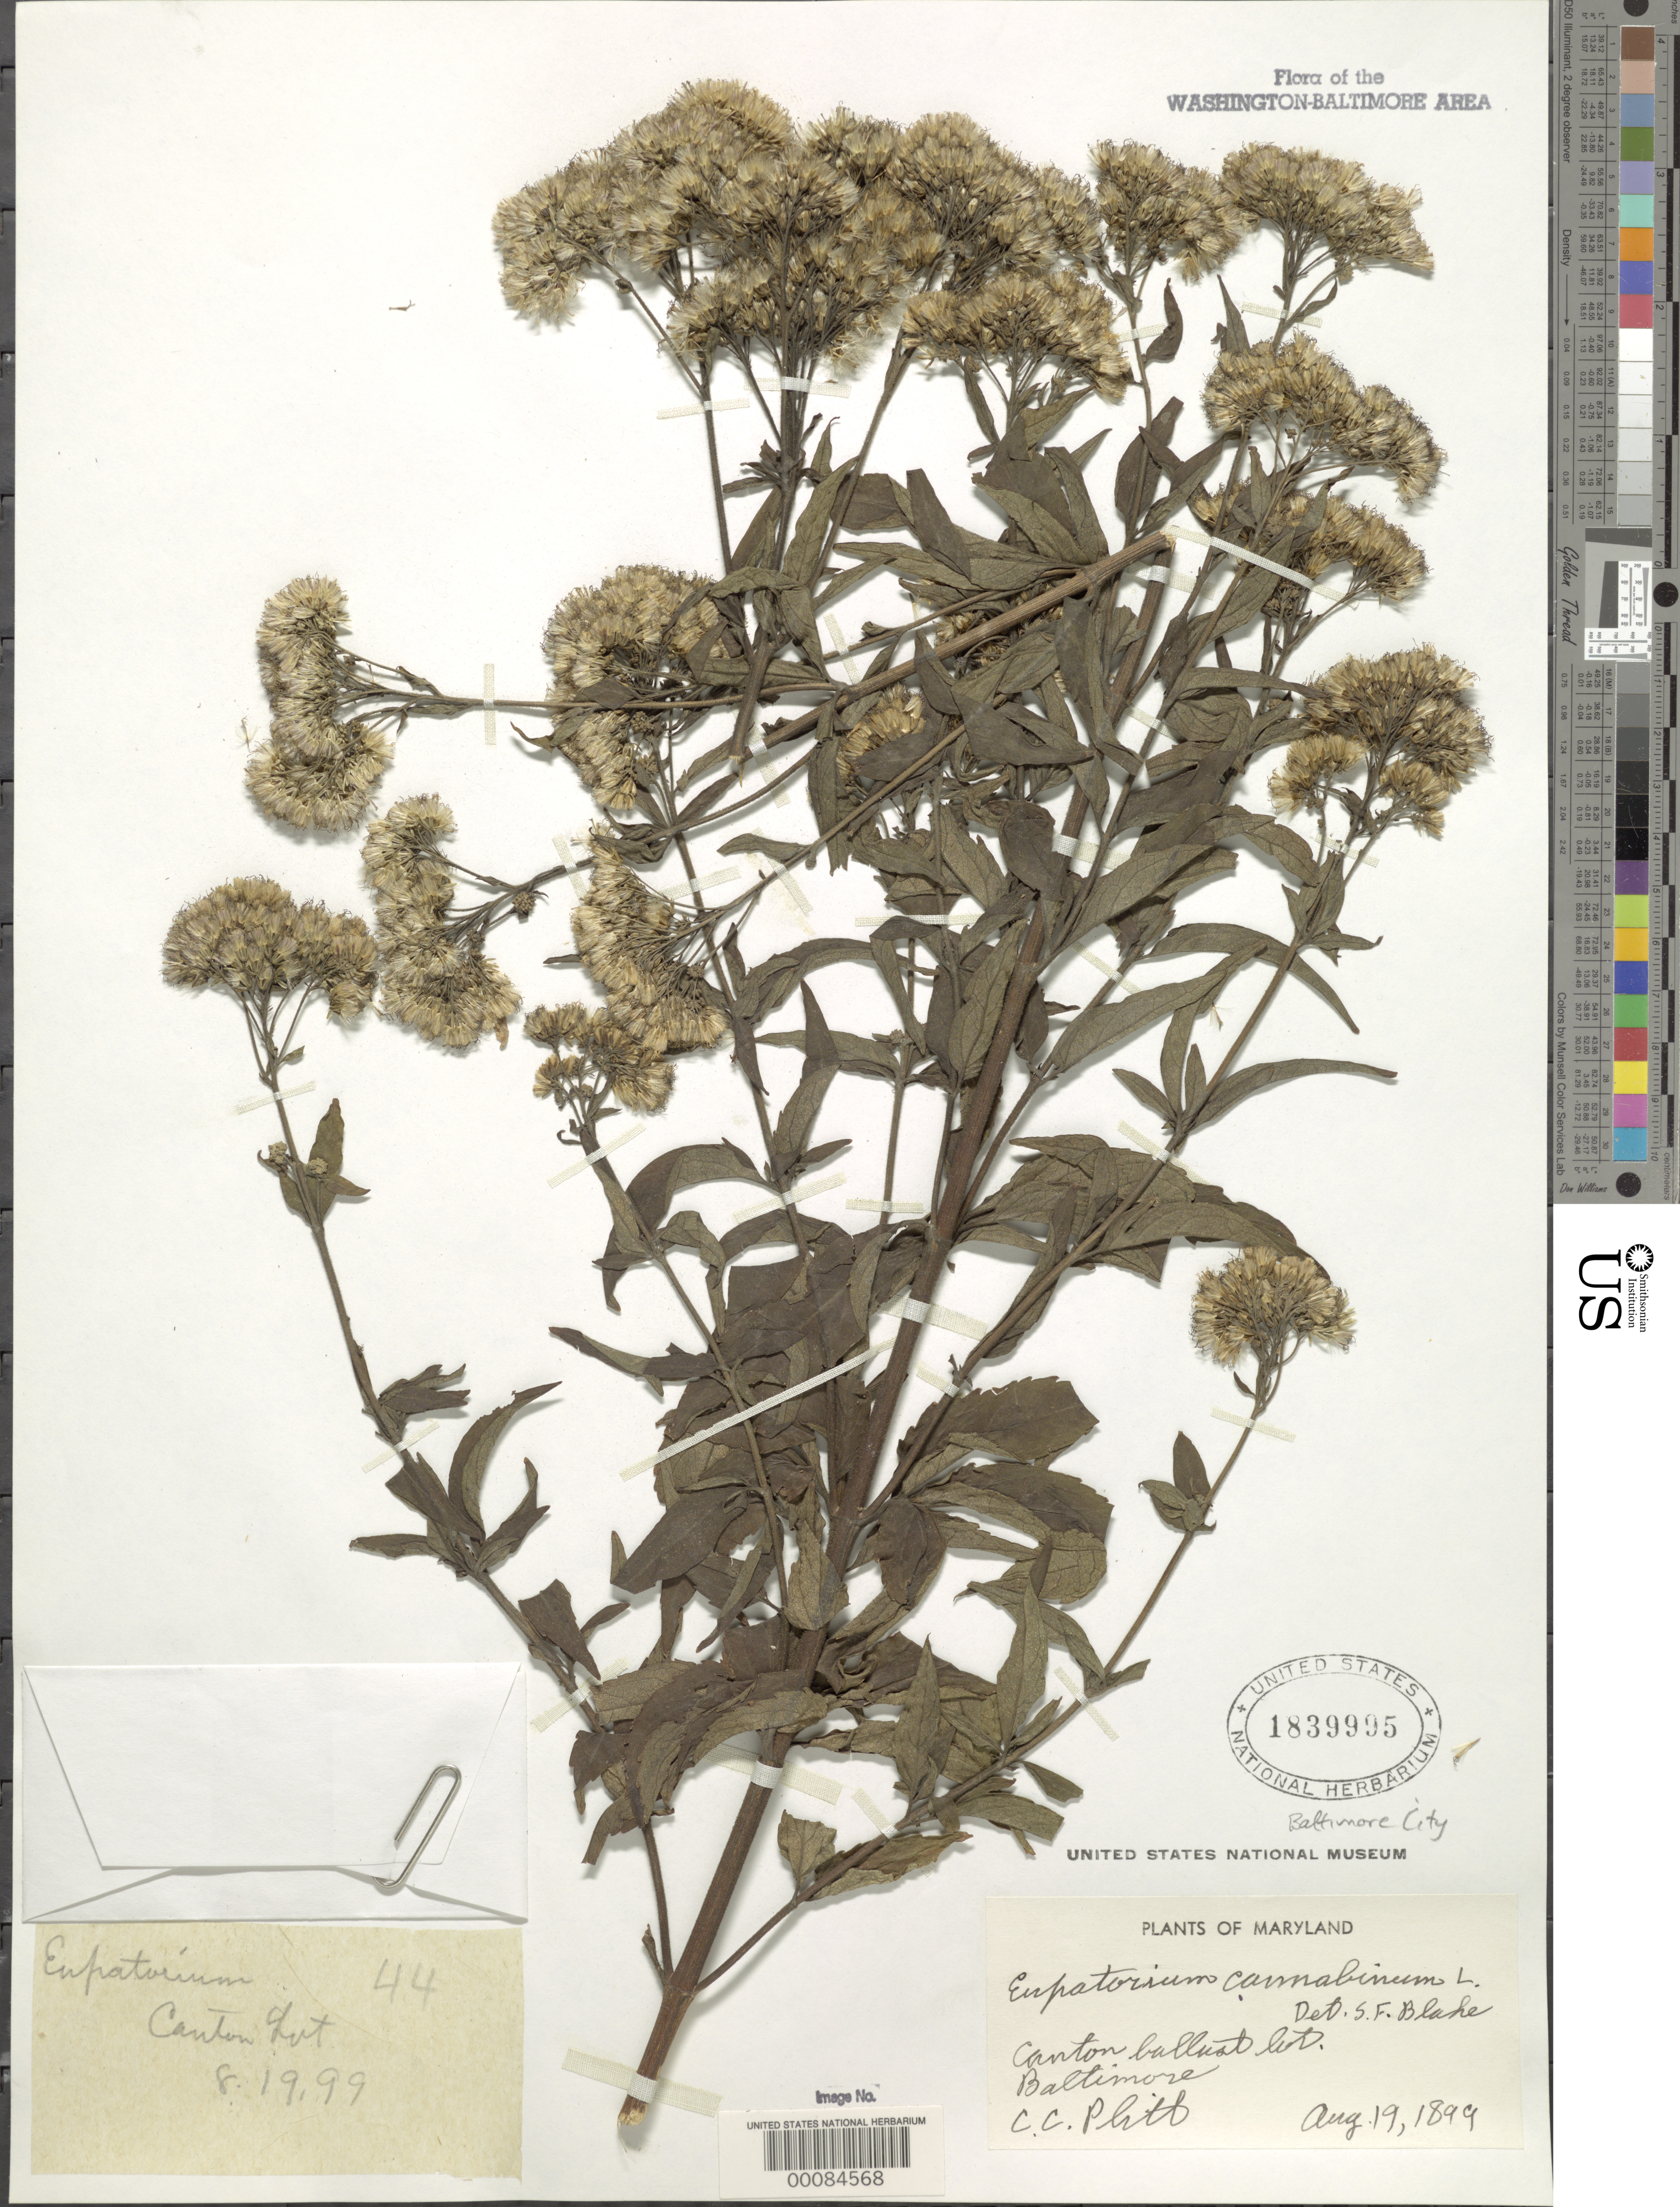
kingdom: Plantae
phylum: Tracheophyta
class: Magnoliopsida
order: Asterales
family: Asteraceae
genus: Eupatorium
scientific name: Eupatorium cannabinum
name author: L.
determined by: Blake, Sydney F.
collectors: C. Plitt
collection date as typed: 19 Aug 1899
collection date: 1899-08-19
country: United States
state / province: Maryland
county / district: City of Baltimore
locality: Baltimore, Canton Ballast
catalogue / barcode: US 1839995